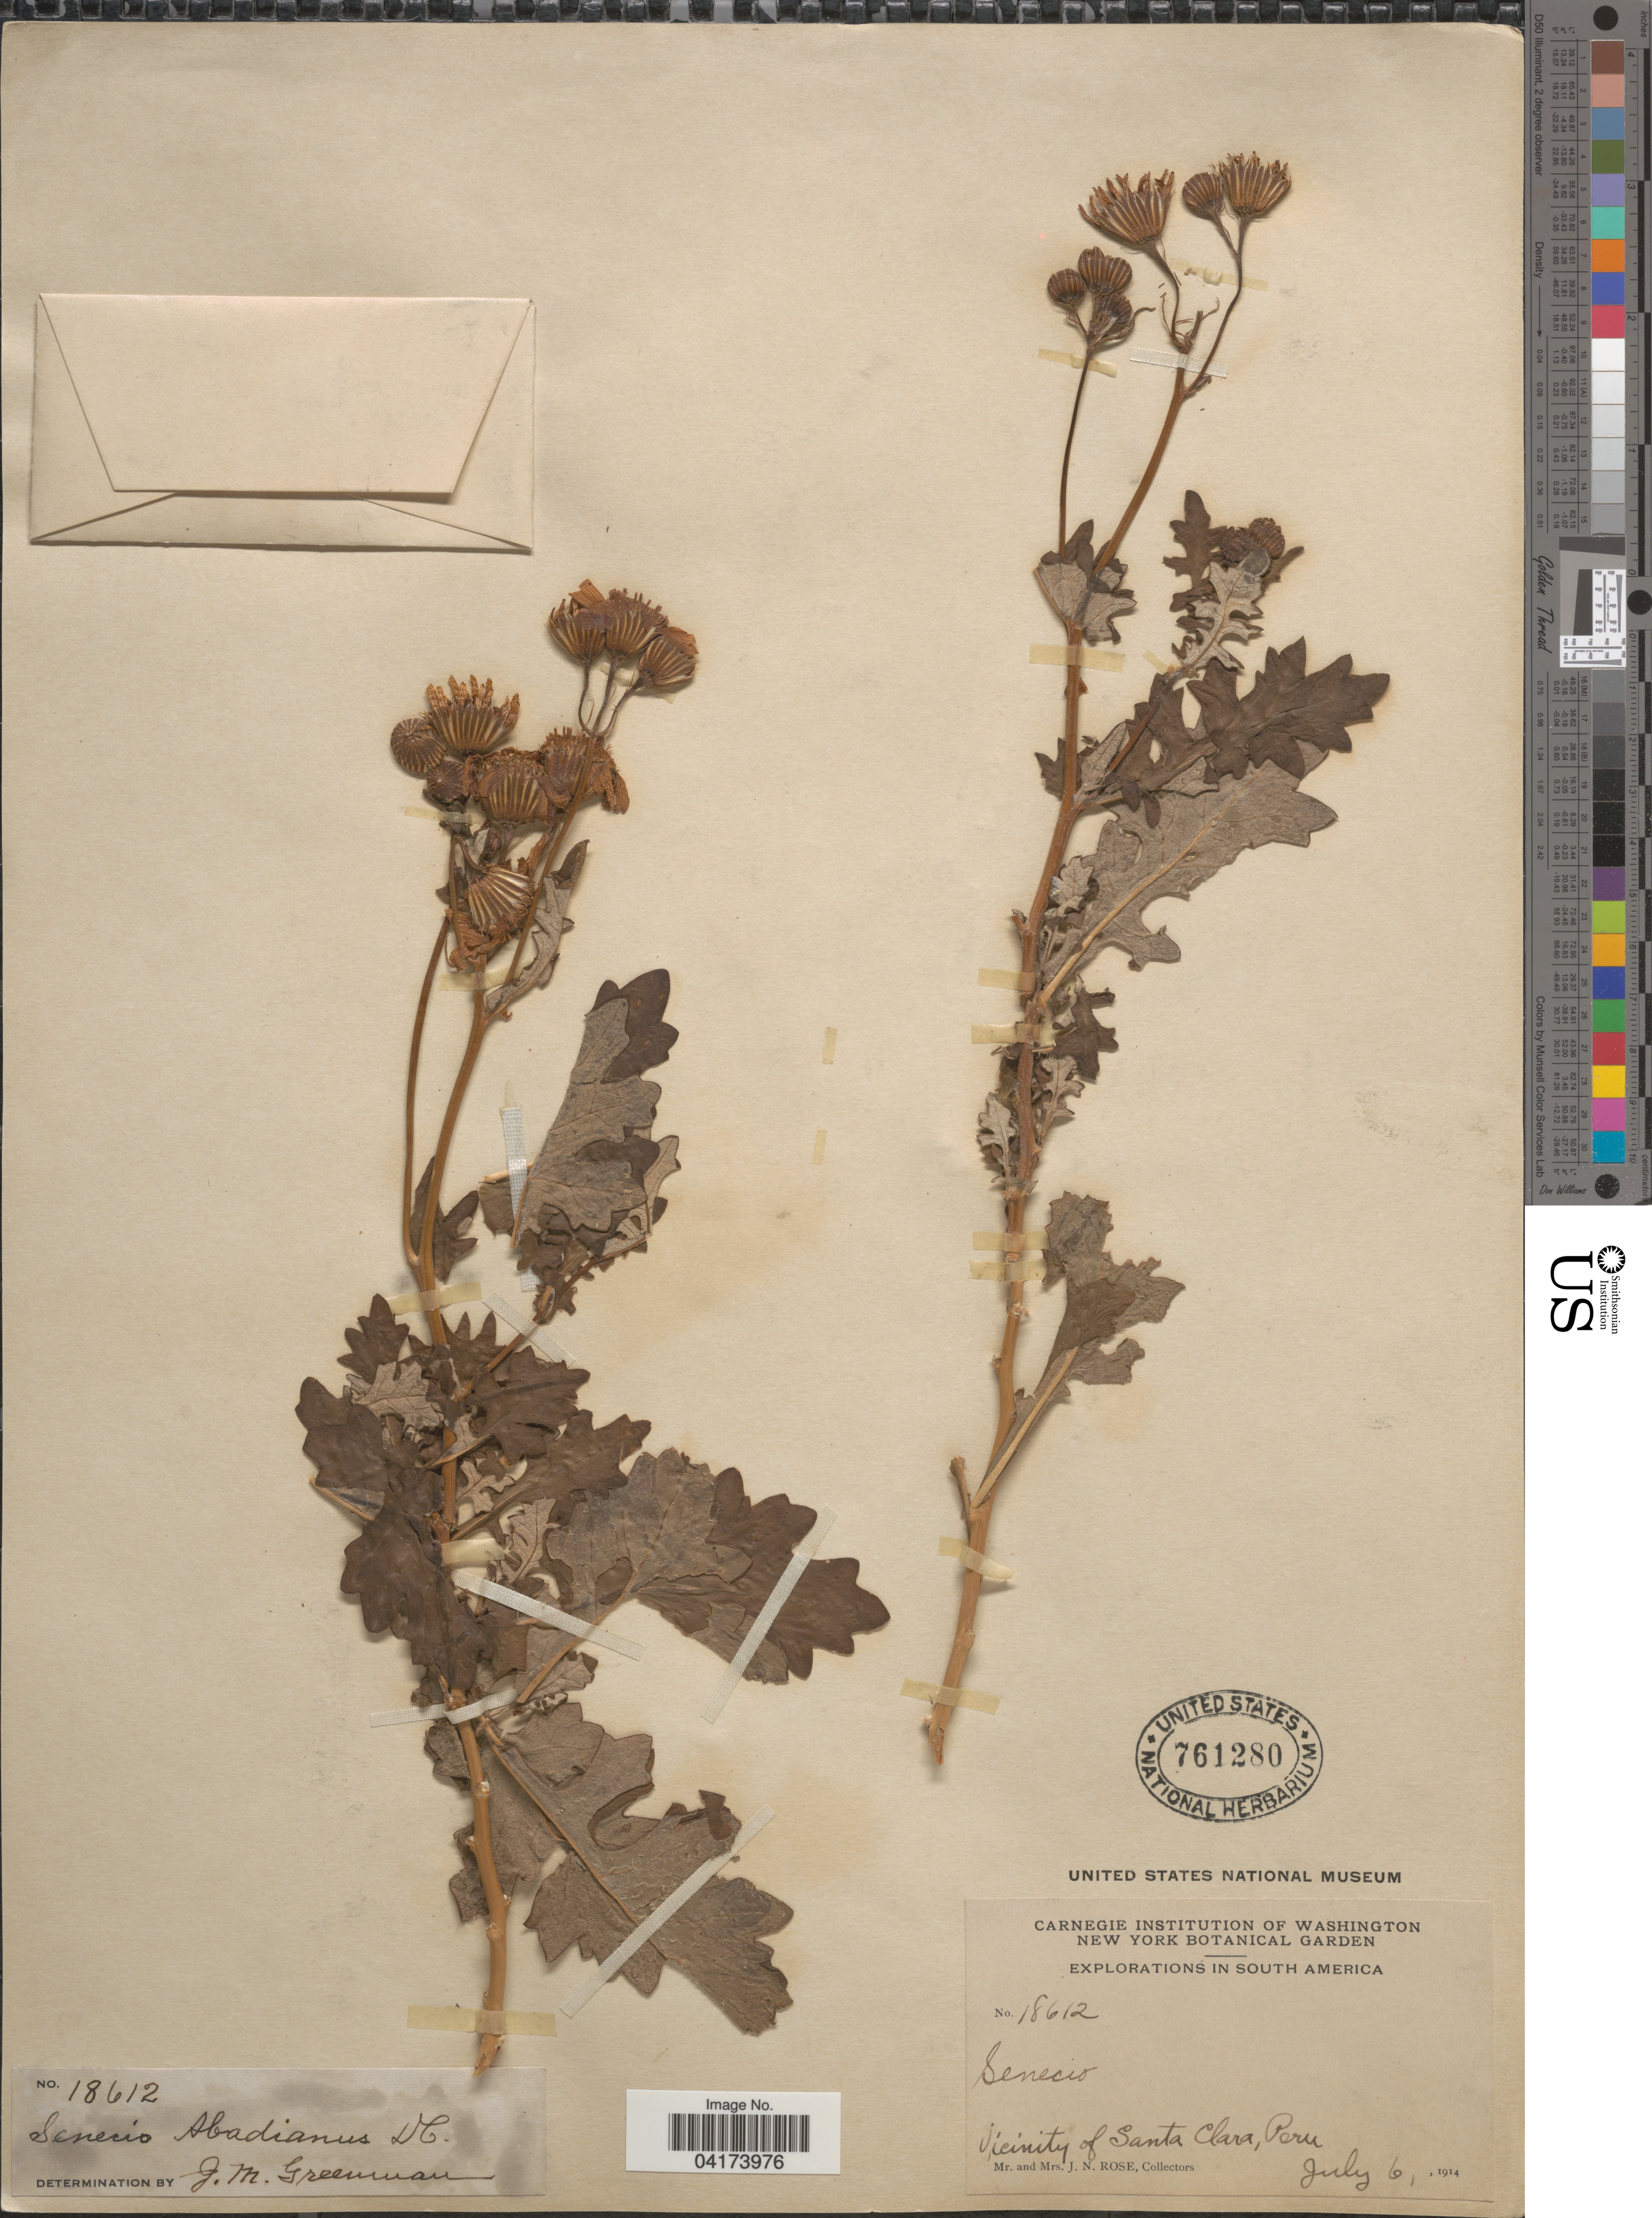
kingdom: Plantae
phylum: Tracheophyta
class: Magnoliopsida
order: Asterales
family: Asteraceae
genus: Senecio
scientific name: Senecio abadianus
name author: DC.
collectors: J. N. Rose & L. B. Rose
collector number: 18612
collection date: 1914-07-06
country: Peru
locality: Explorations in South America. Vicinity of Santa Clara.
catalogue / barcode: US 761280